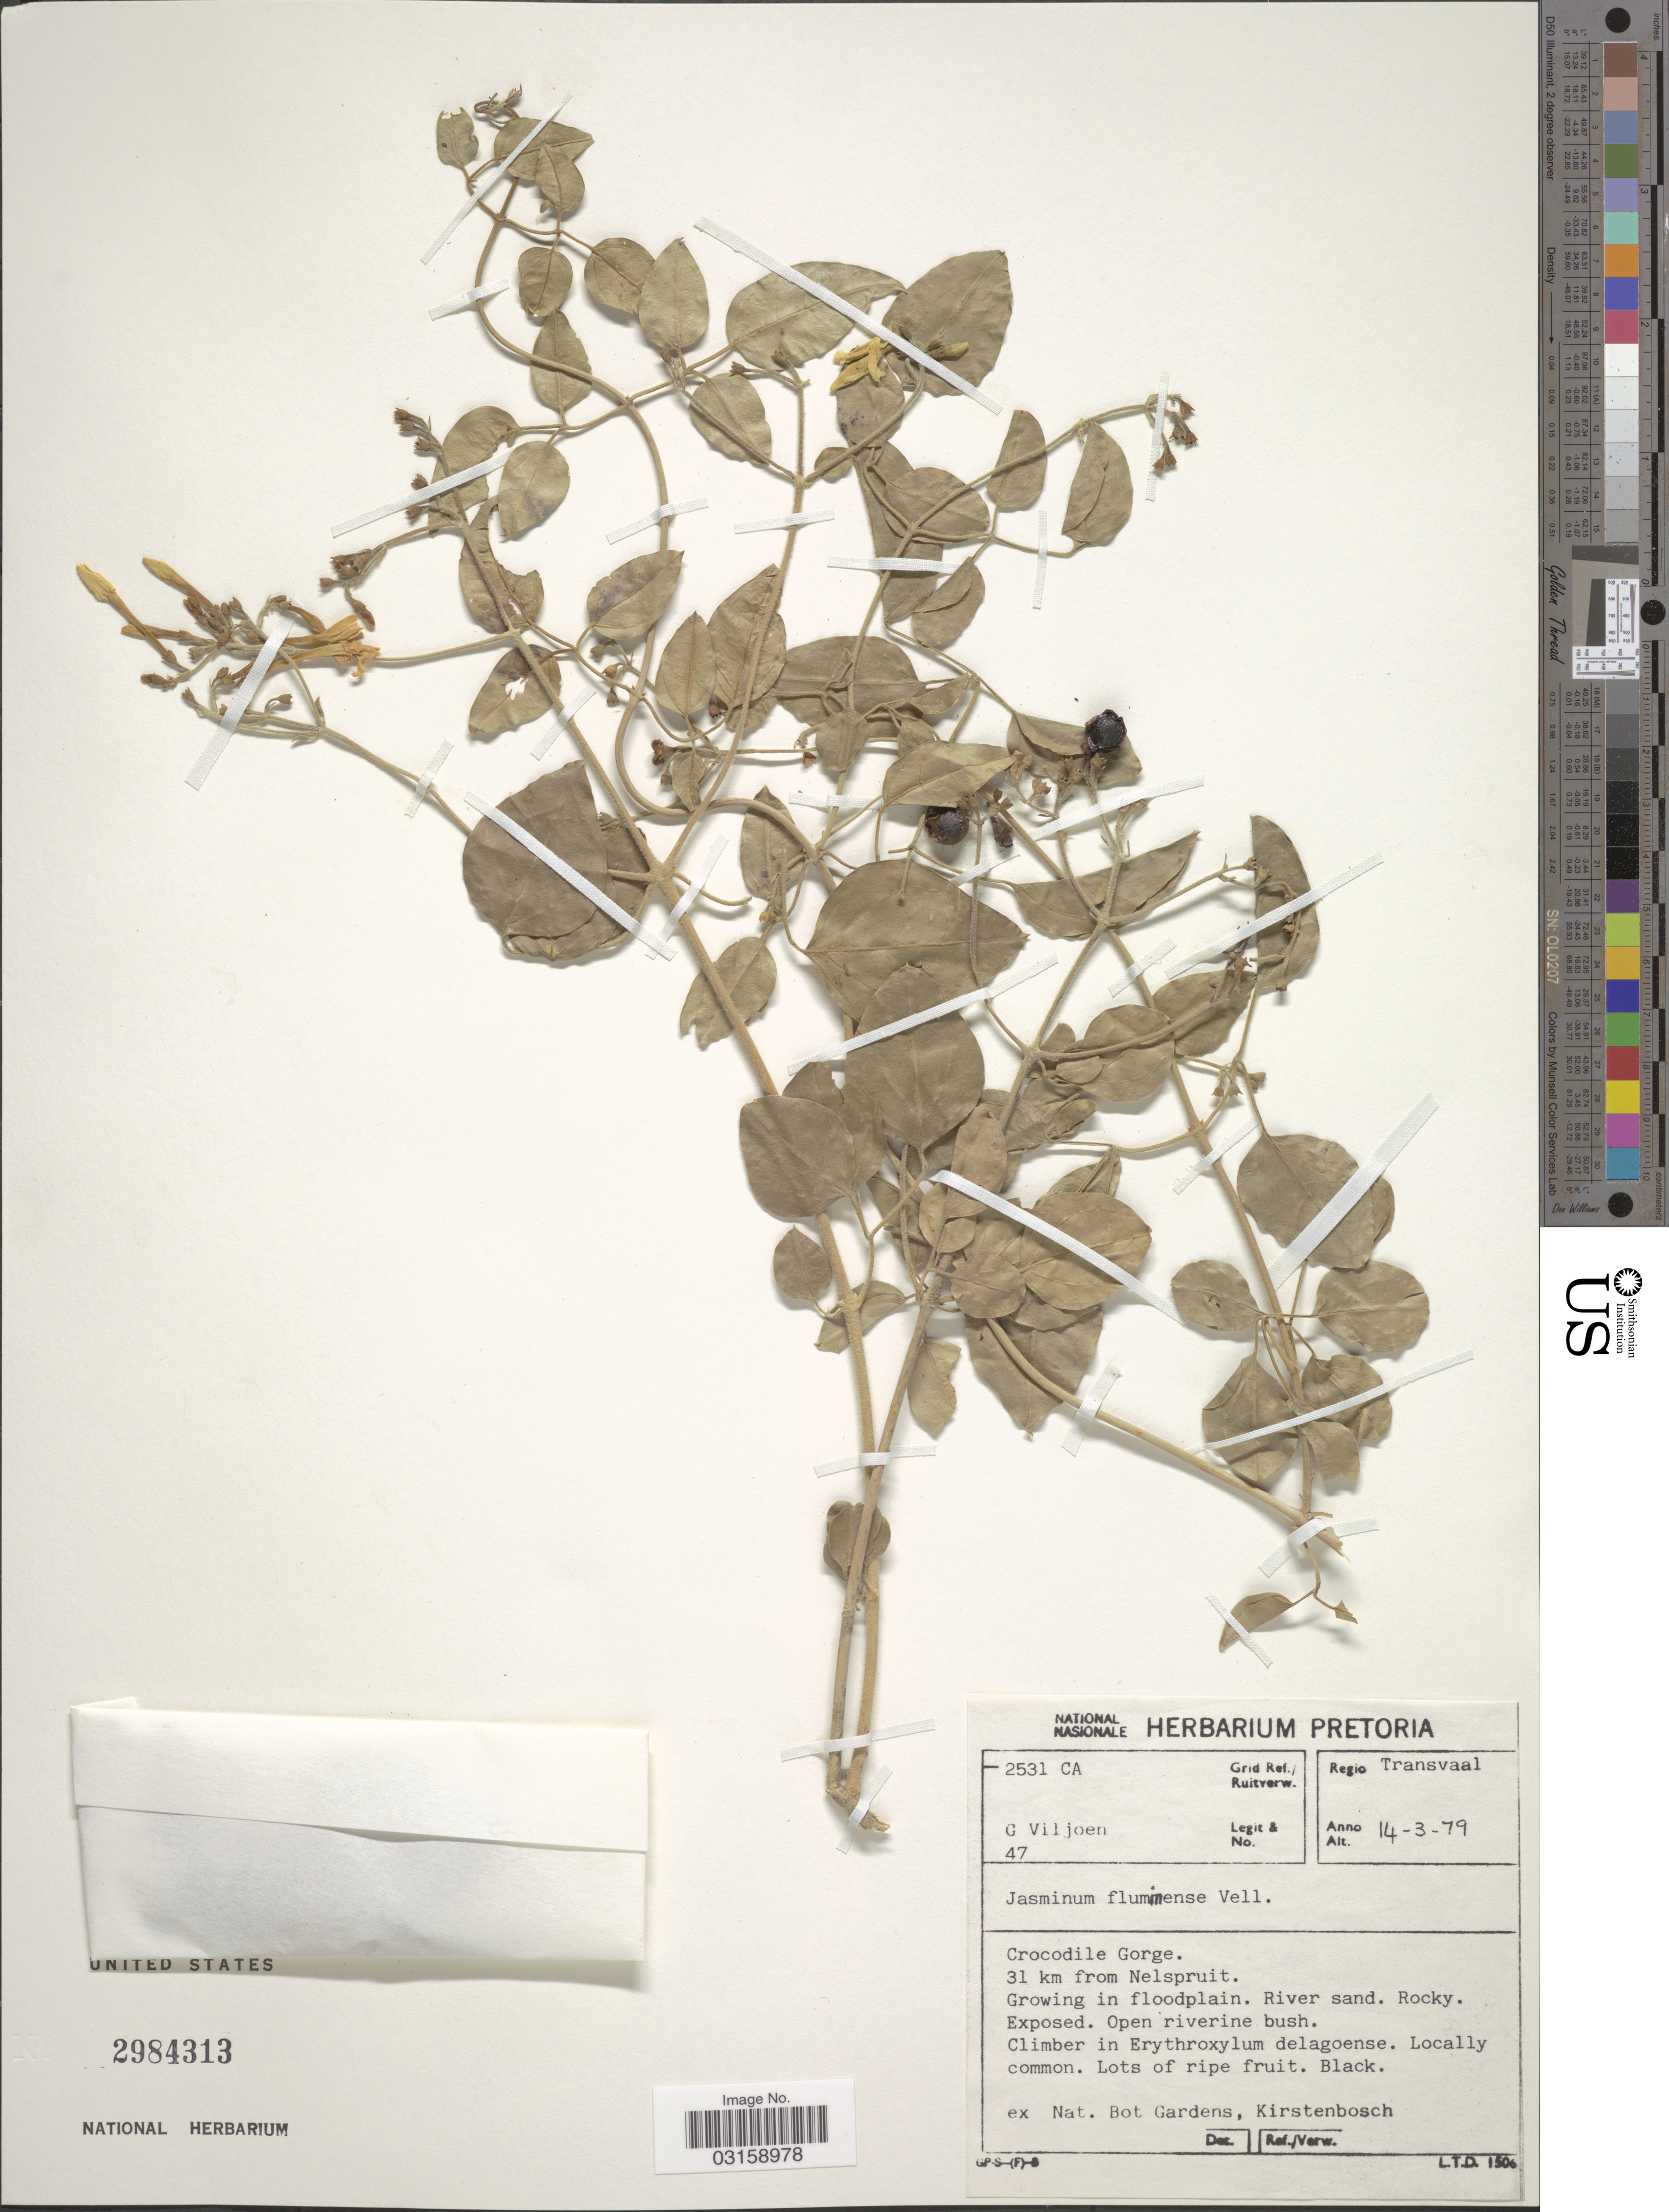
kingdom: Plantae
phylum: Tracheophyta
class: Magnoliopsida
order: Lamiales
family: Oleaceae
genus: Jasminum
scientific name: Jasminum fluminense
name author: Vell.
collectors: G. Viljoen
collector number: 47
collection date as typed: Transcribed d/m/y: 14/3/79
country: South Africa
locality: Regio Transvaal. Grid Ref. 2531 CA. Crocodile Gorge. 31 km from Nelspruit.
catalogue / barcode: US 2984313